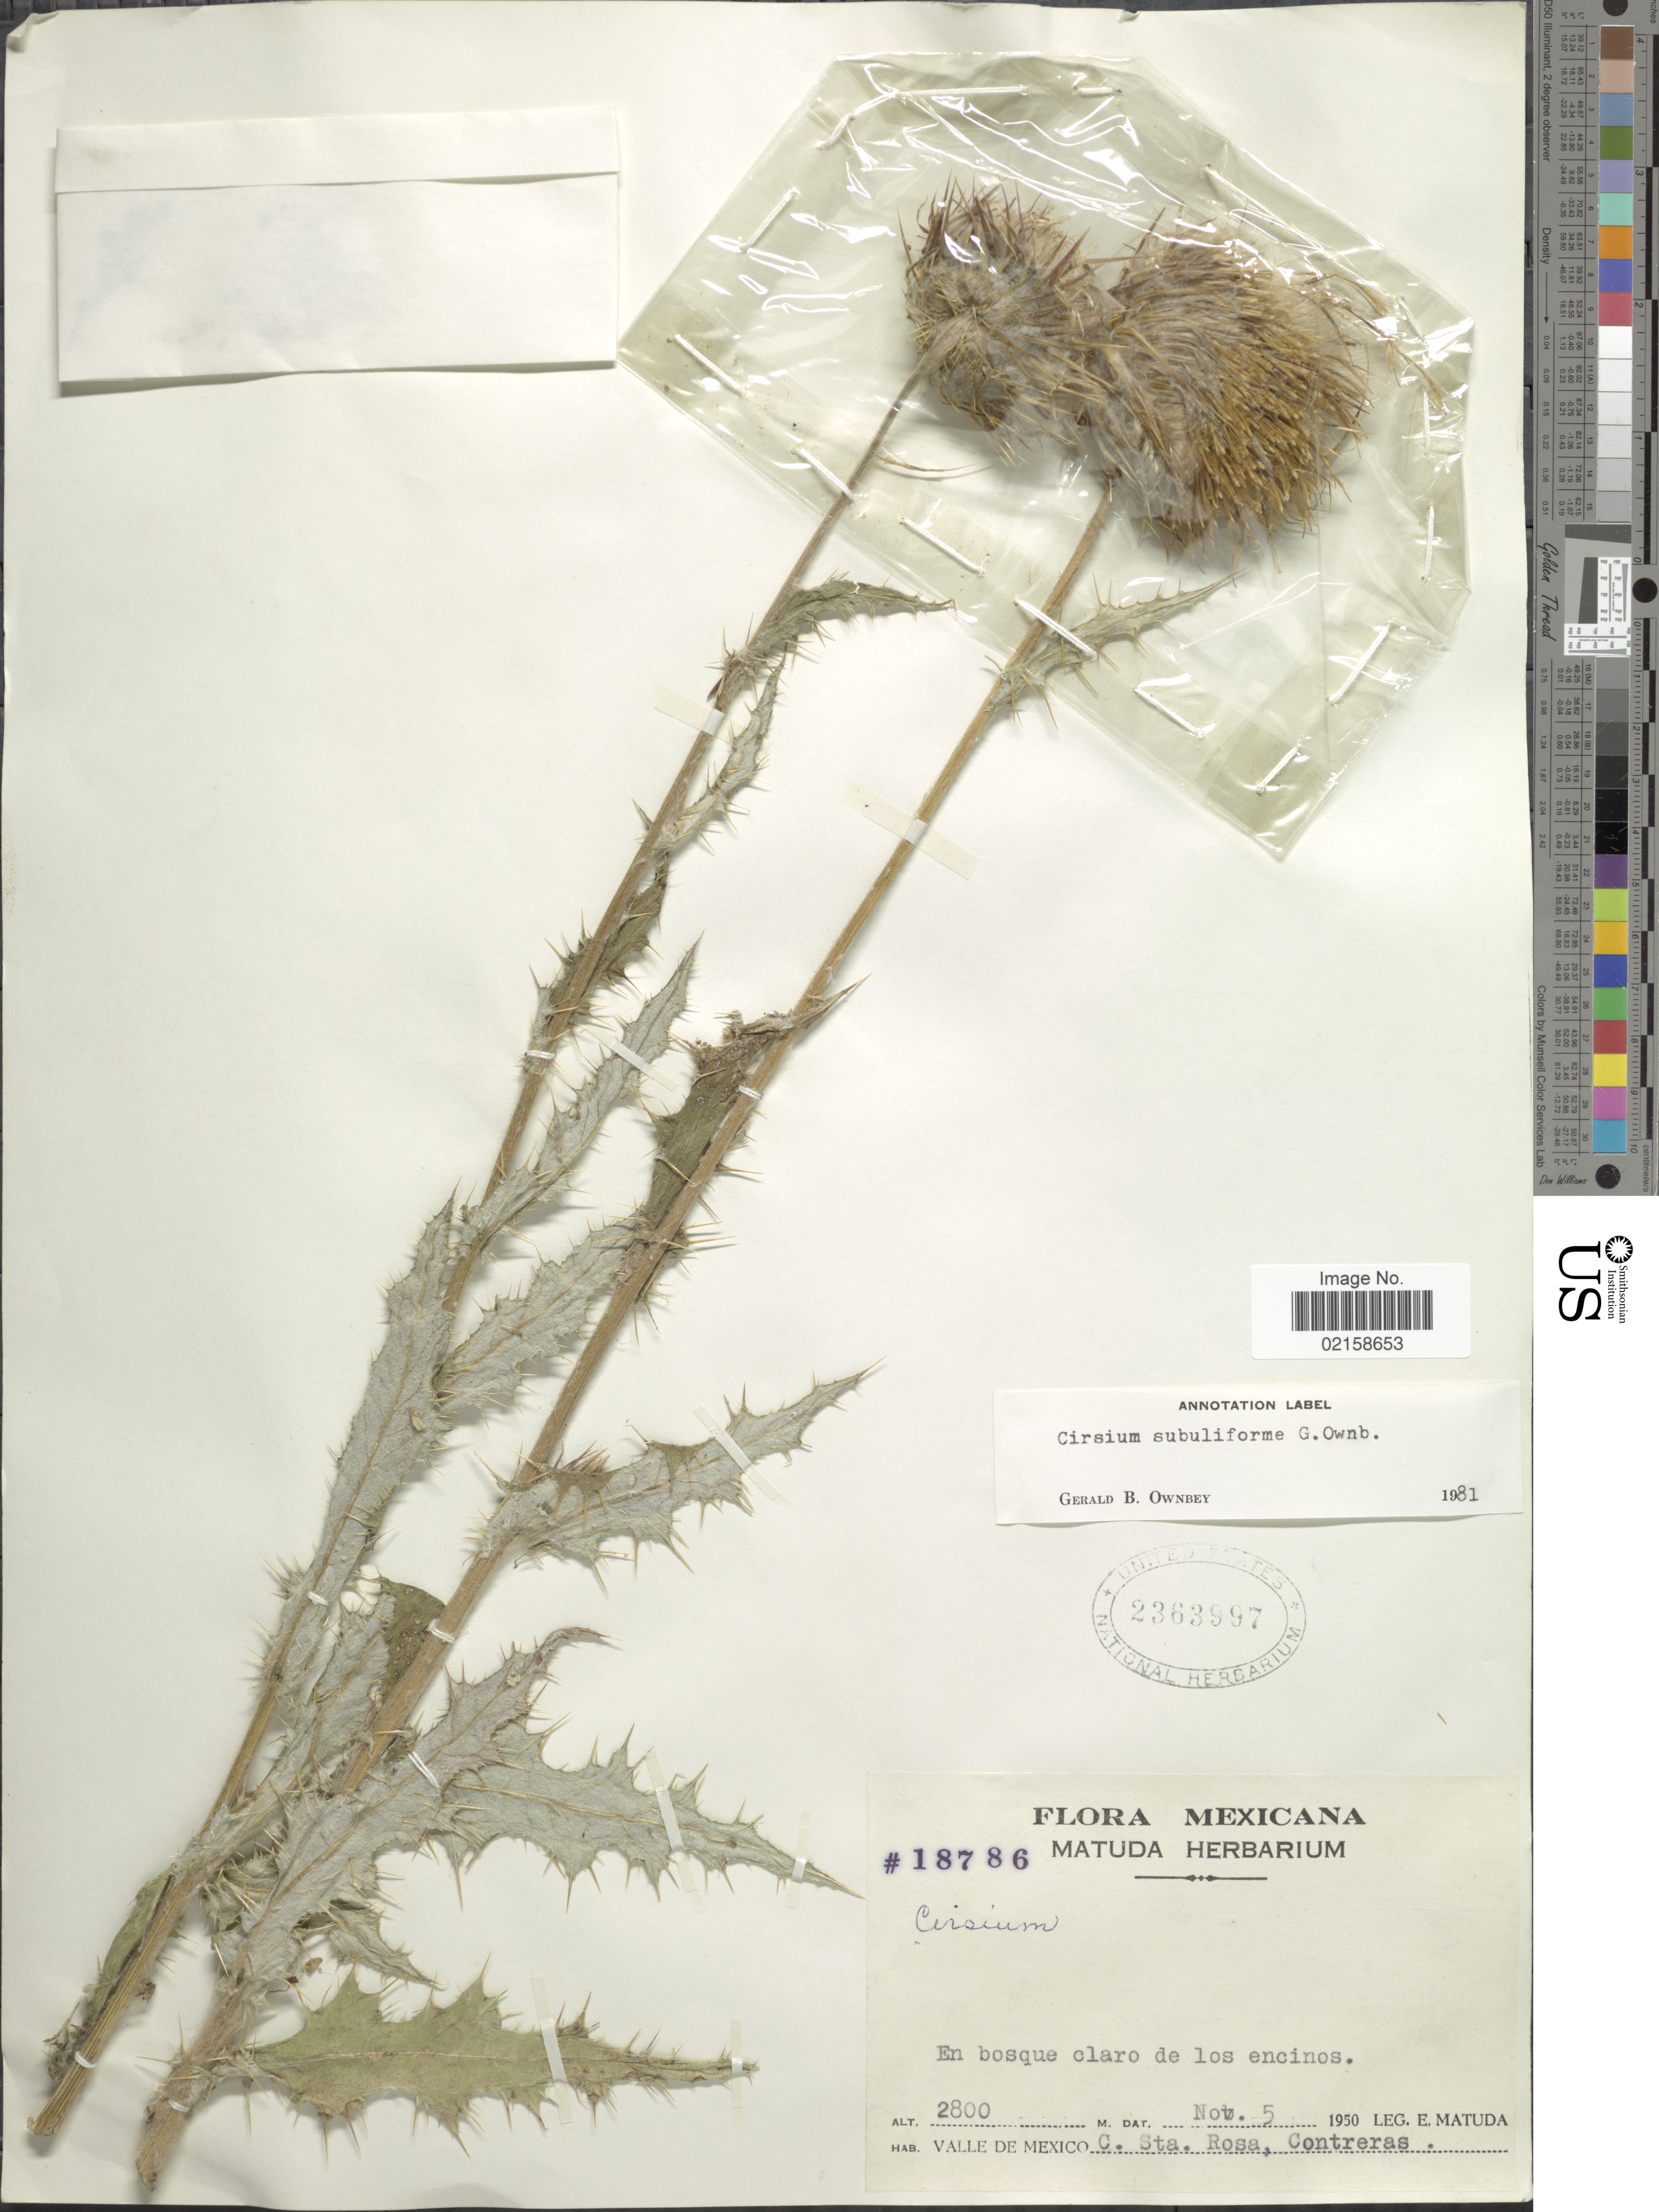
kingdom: Plantae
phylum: Tracheophyta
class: Magnoliopsida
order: Asterales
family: Asteraceae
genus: Cirsium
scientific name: Cirsium subuliforme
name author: G.B. Ownbey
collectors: E. Matuda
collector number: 18786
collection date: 1950-11-05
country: Mexico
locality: Valle de Mexico, C. Sta. Rosa, Contreras.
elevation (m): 2800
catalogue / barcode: US 2363997